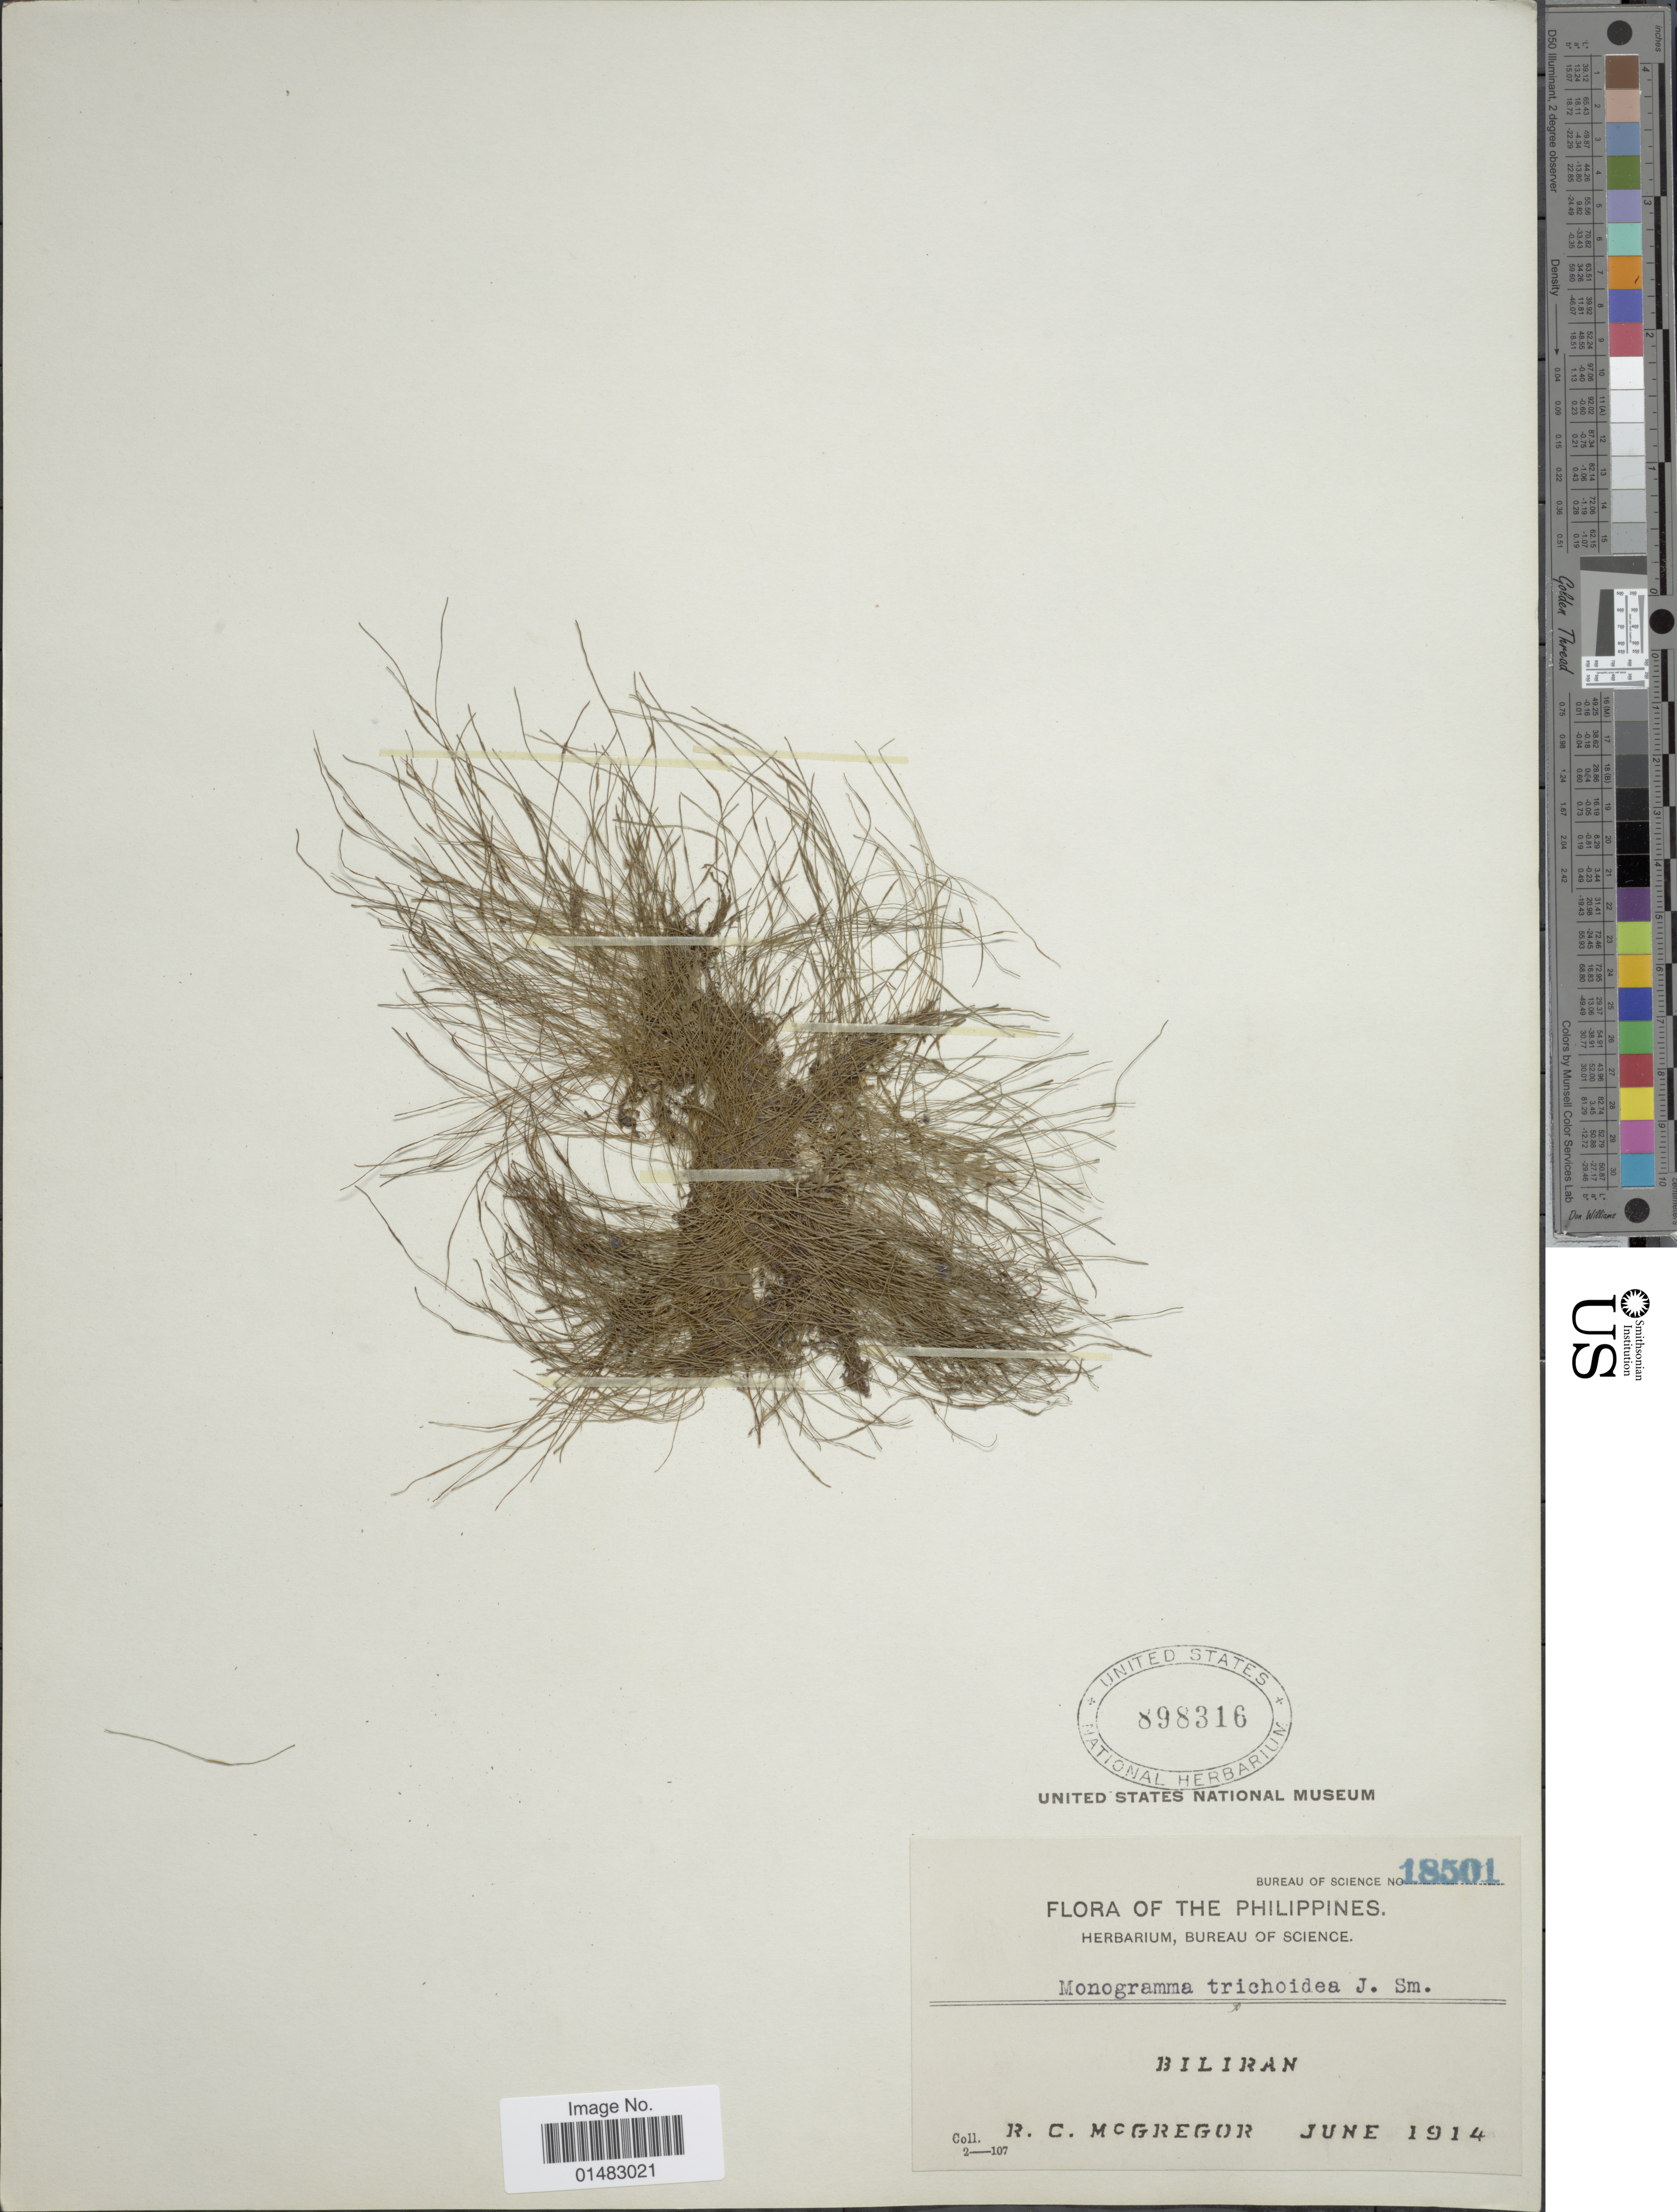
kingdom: Plantae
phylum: Tracheophyta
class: Polypodiopsida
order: Polypodiales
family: Pteridaceae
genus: Monogramma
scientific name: Monogramma trichoidea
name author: (Fée) Hook. & Baker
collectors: R. C. McGregor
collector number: Bureau Of Science 18501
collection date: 1914-06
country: Philippines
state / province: Eastern Visayas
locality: Biliran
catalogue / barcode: US 898316